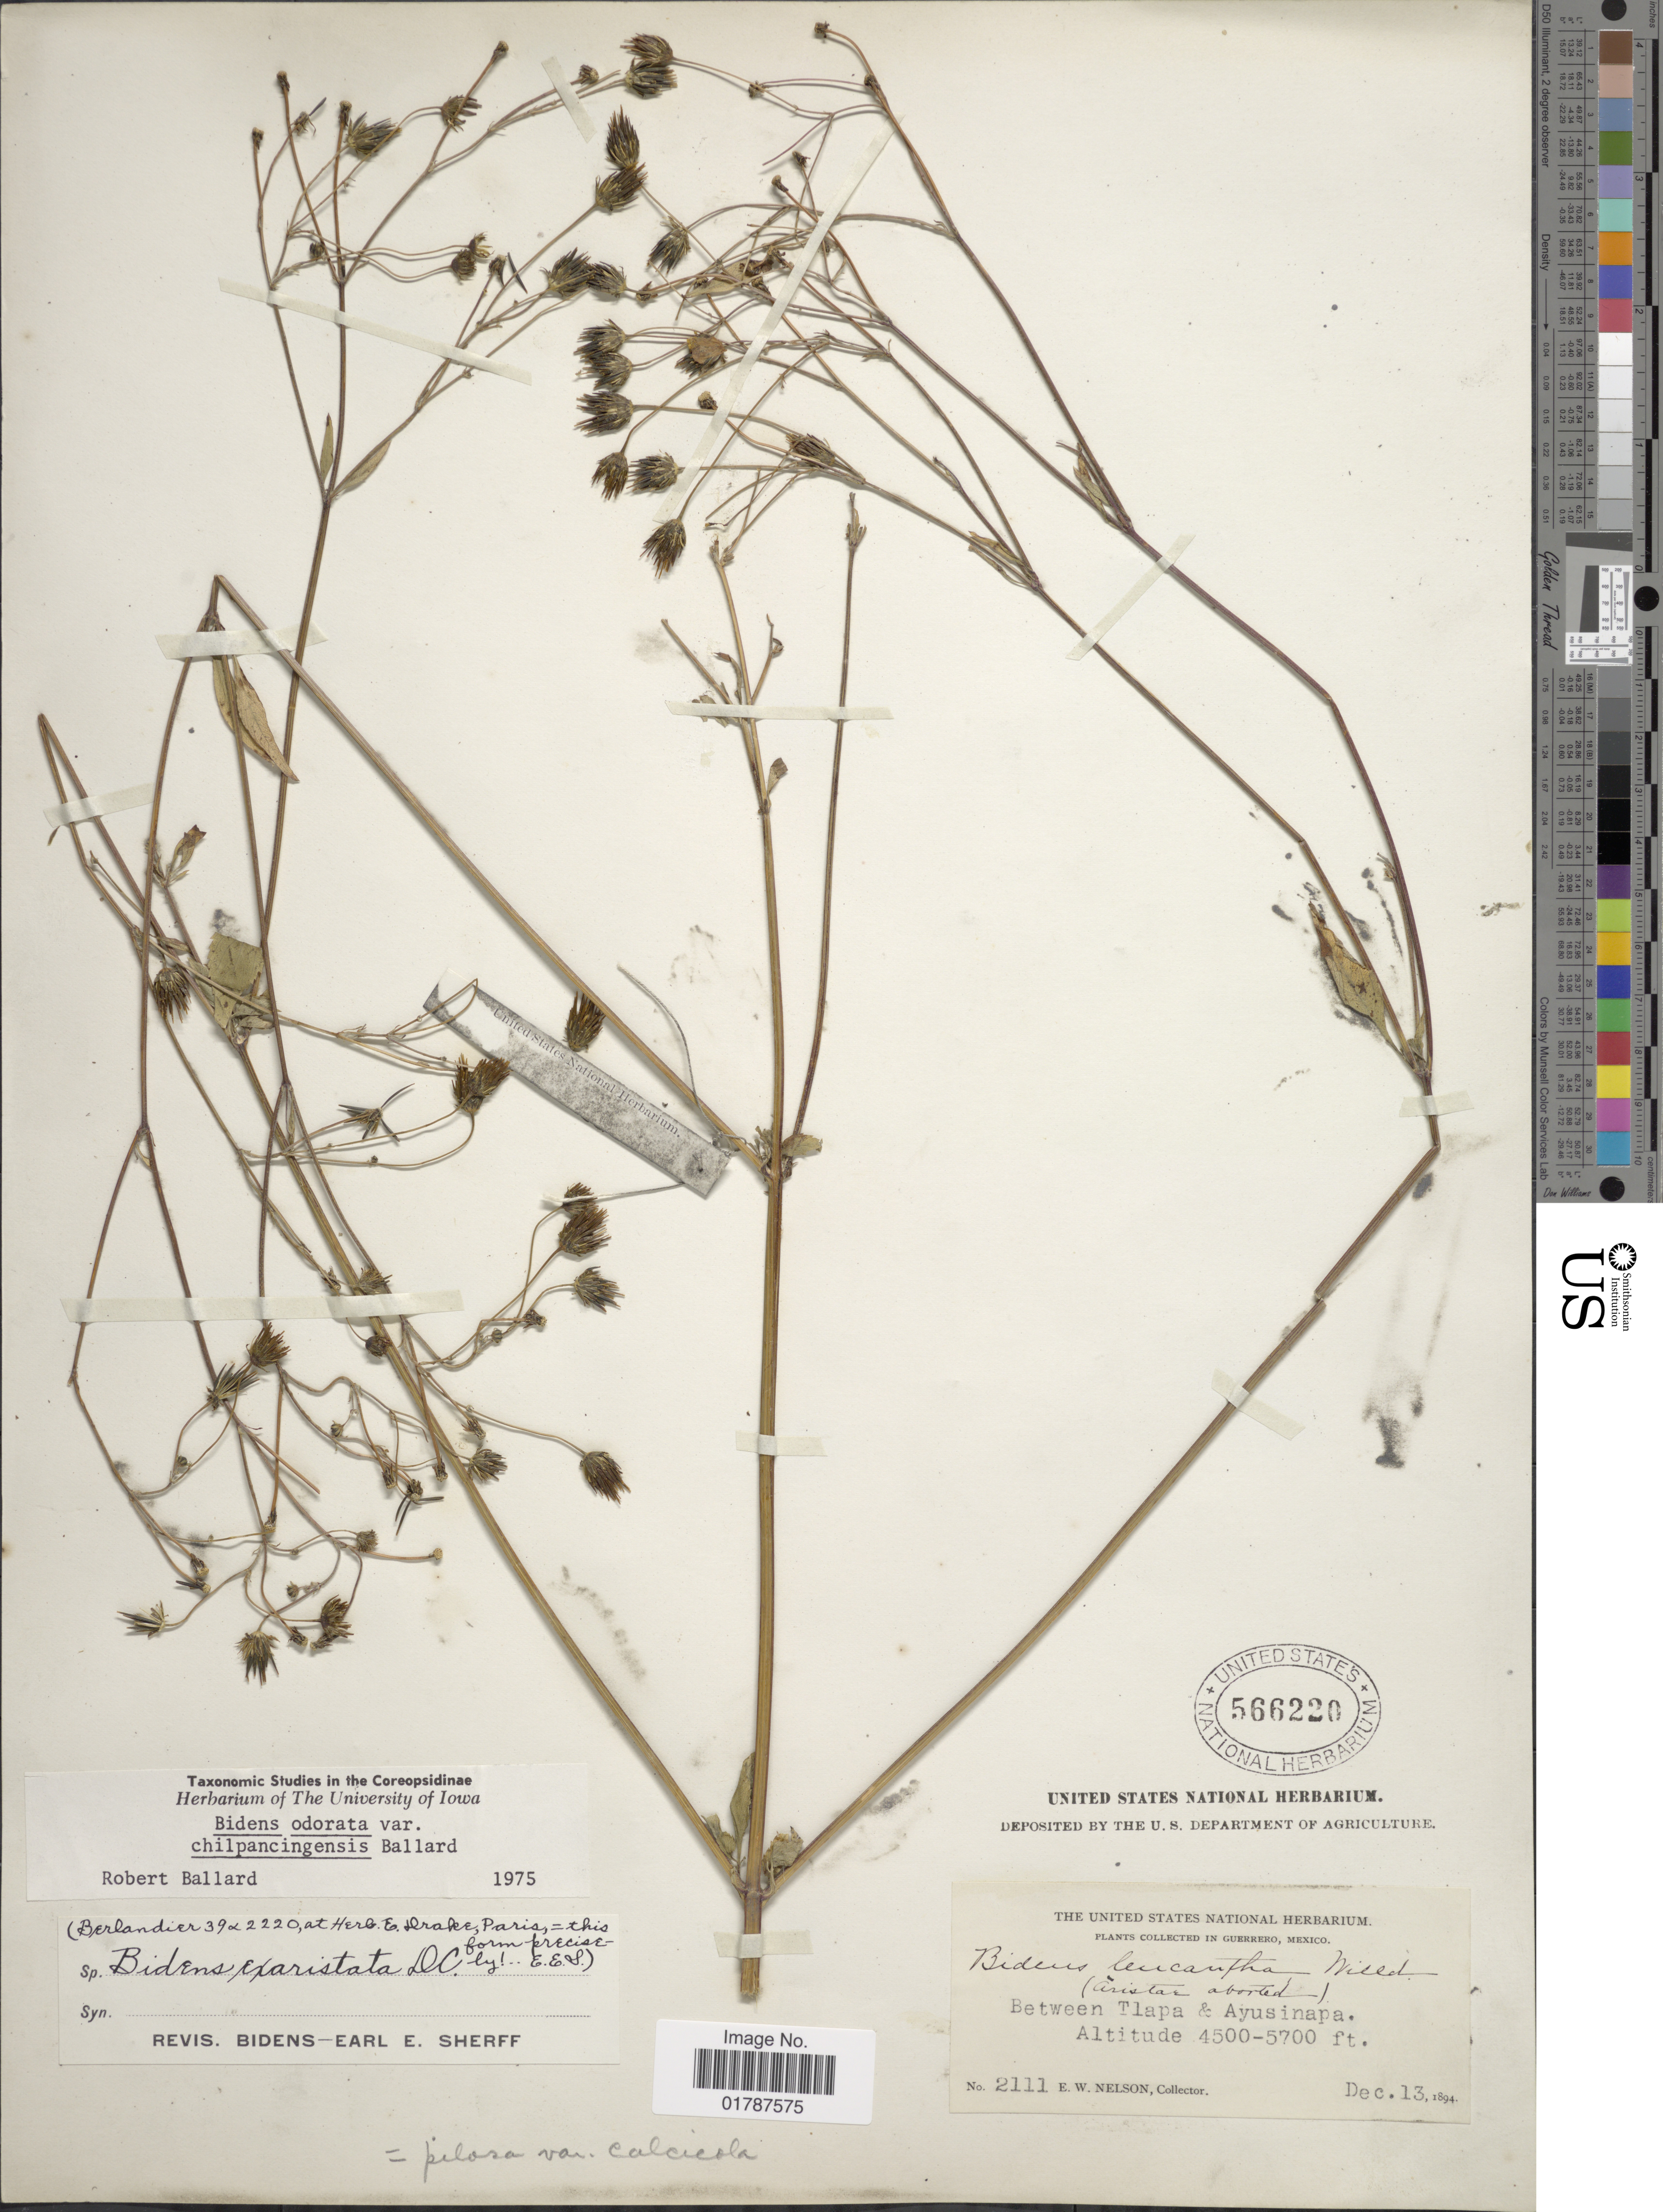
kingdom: Plantae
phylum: Tracheophyta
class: Magnoliopsida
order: Asterales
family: Asteraceae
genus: Bidens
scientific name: Bidens odorata var. chilpancingensis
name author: R.E. Ballard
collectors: E. W. Nelson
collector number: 2111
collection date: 1894-12-13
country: Mexico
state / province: Guerrero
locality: In Guerrero, Mexico, Between Tlapa & Ayusinapa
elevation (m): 1372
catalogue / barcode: US 566220